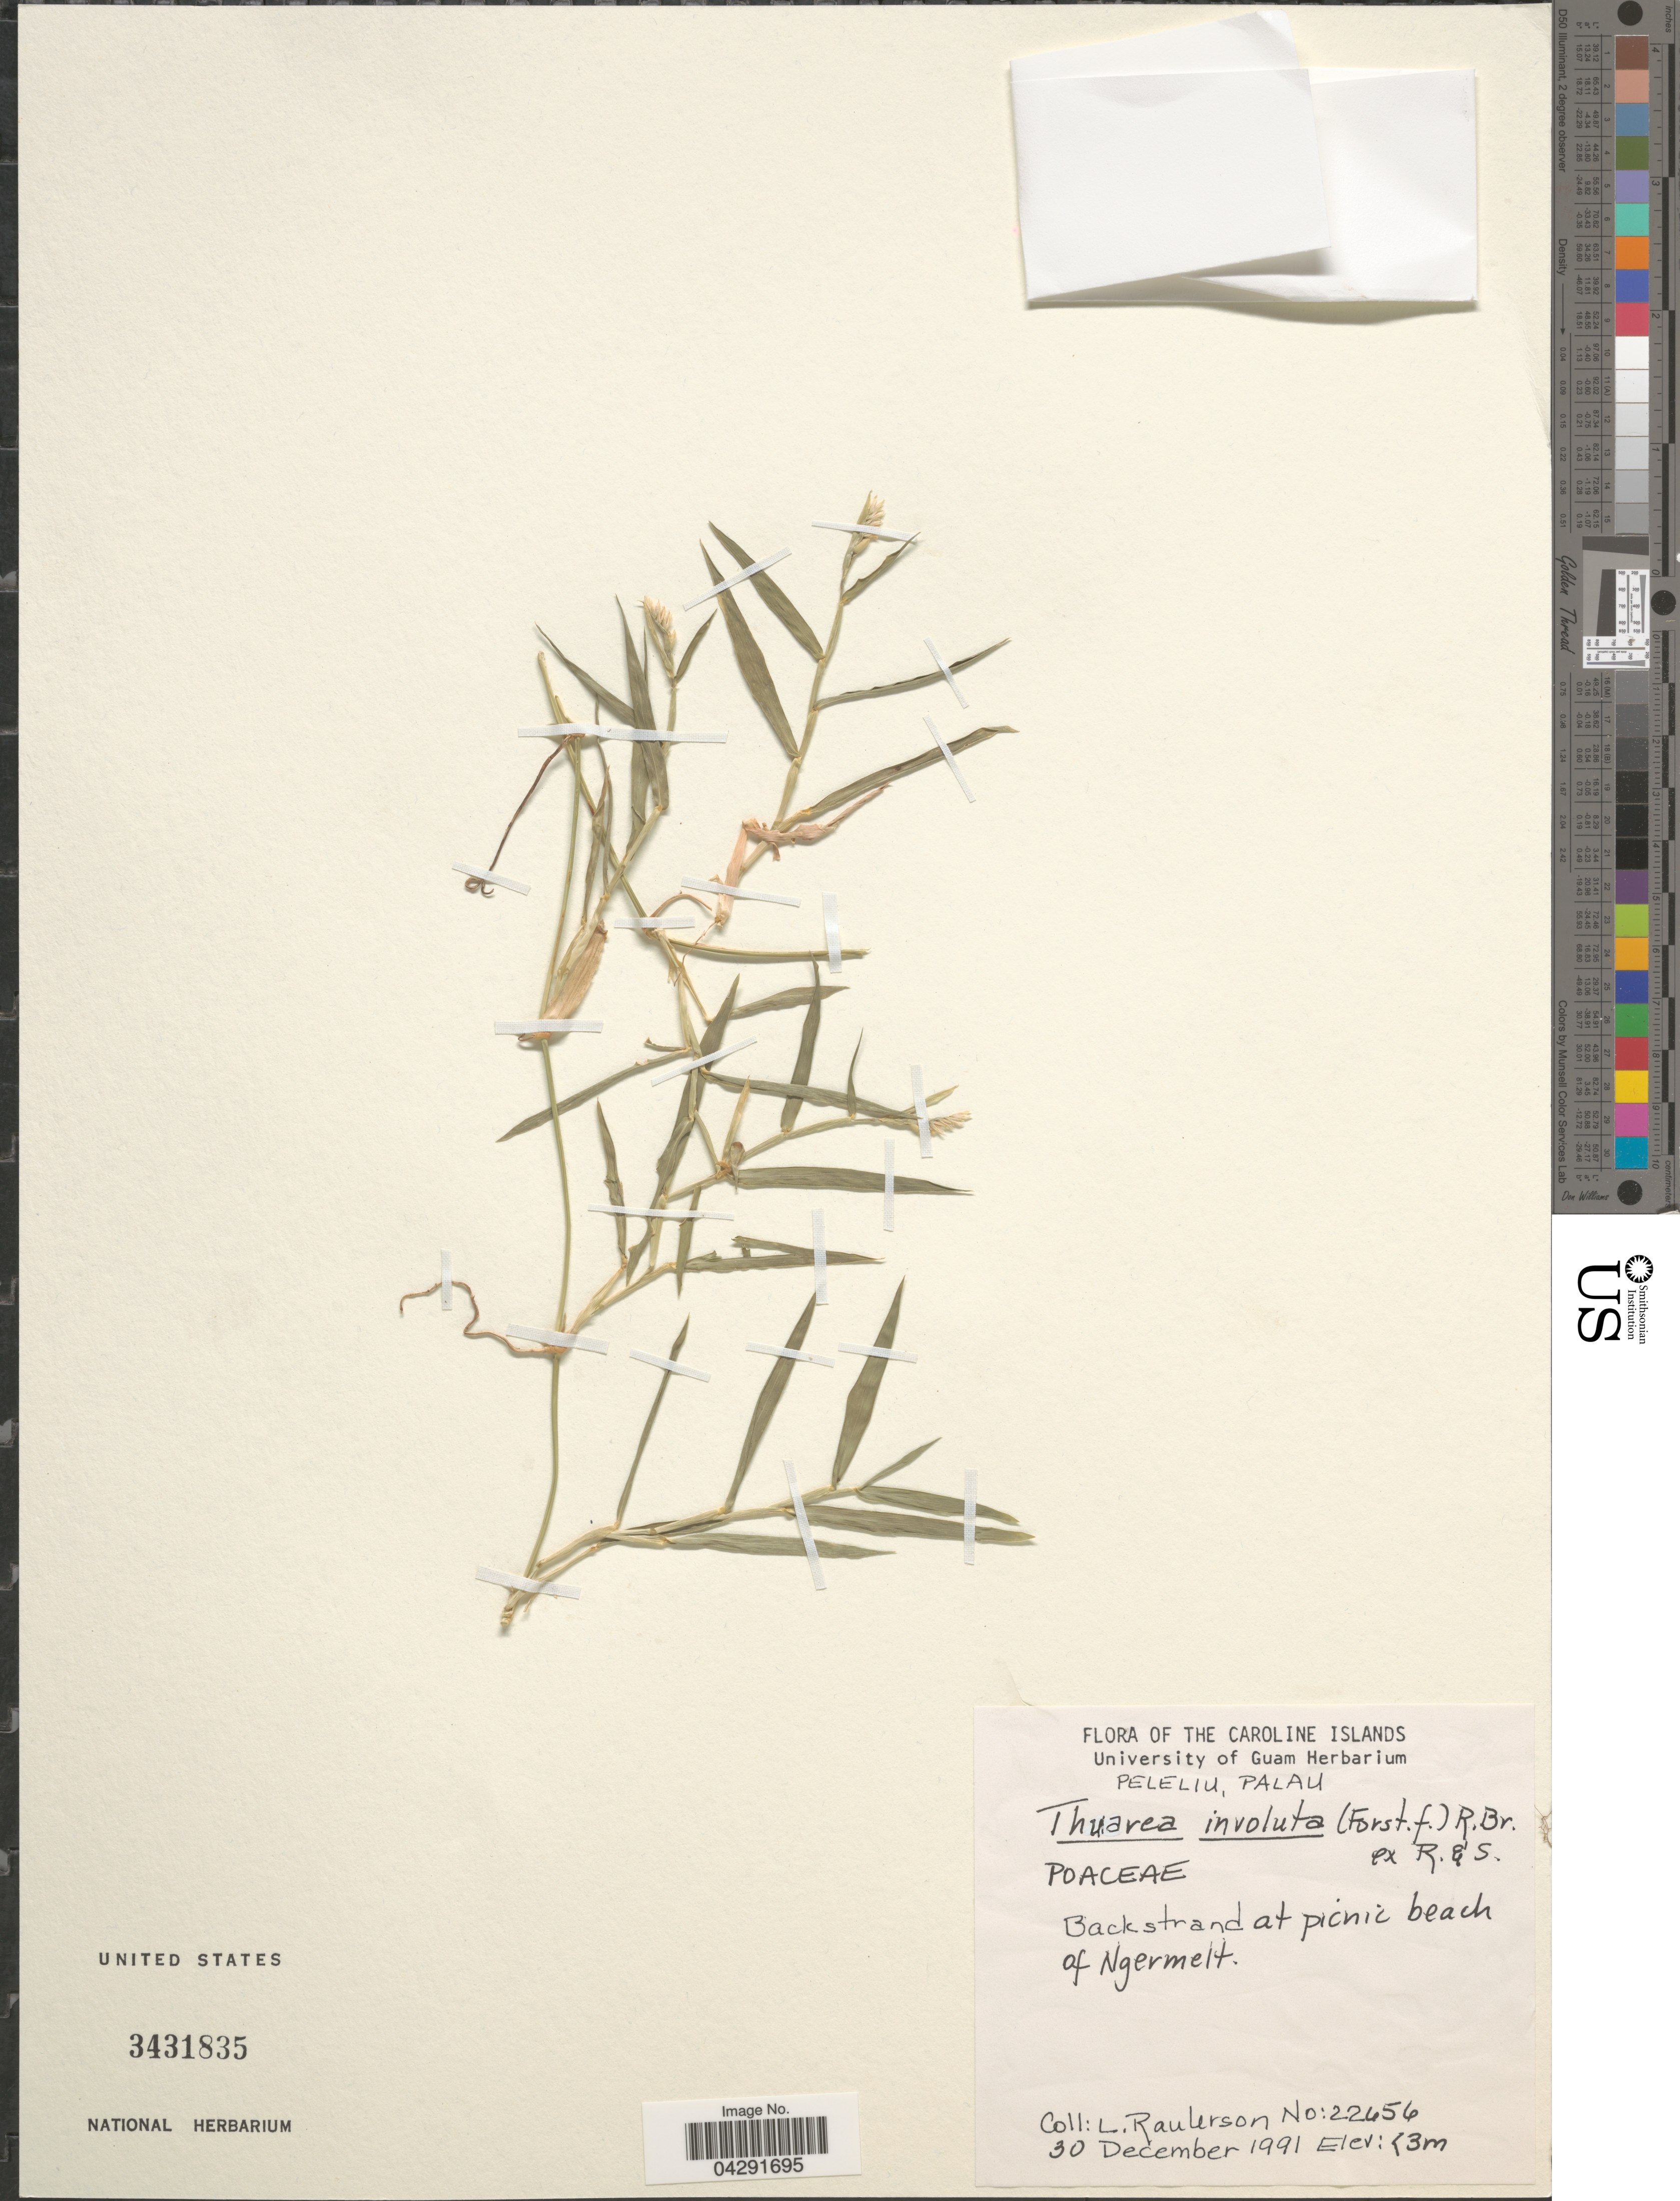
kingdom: Plantae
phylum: Tracheophyta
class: Liliopsida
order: Poales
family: Poaceae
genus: Thuarea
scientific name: Thuarea involuta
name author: (G. Forst.) R. Br. ex Sm.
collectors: L. Raulerson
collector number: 22456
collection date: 1991-12-30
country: Palau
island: Peleliu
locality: Caroline Islands. Peleliu, Palau. Backstrand at picnic beach of Ngermelt.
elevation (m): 3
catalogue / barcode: US 3431835